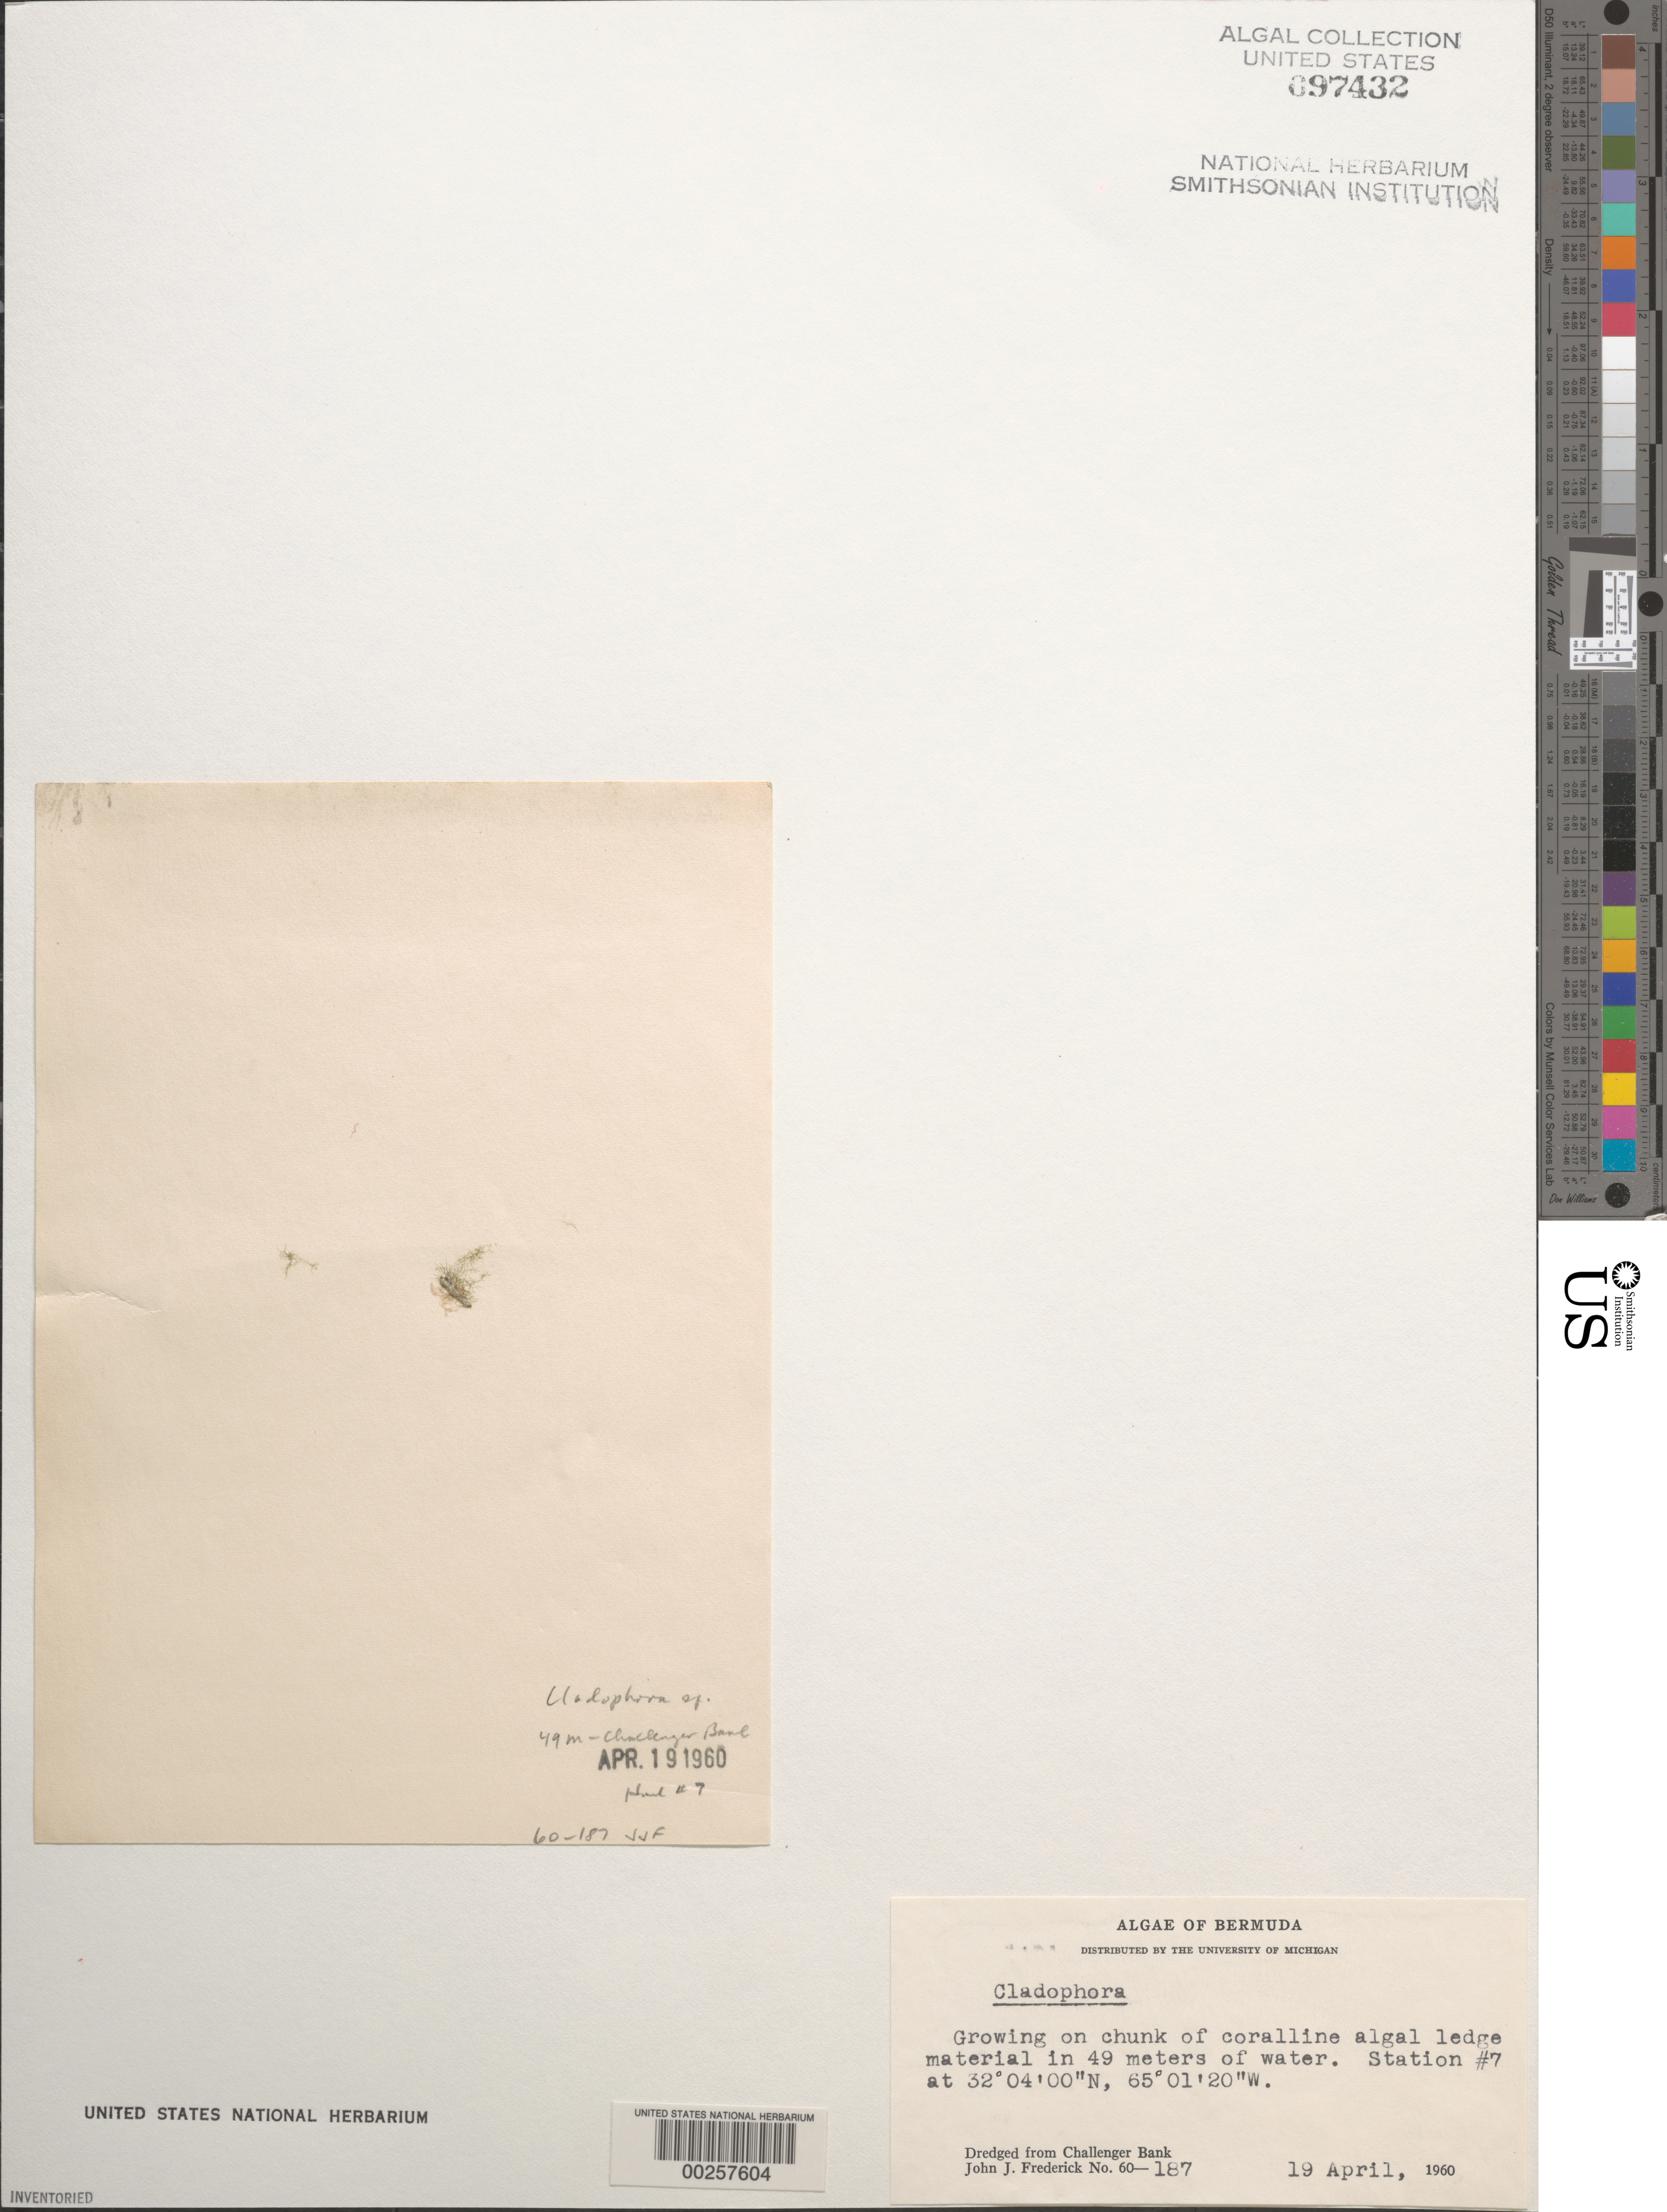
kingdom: Plantae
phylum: Chlorophyta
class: Ulvophyceae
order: Cladophorales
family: Cladophoraceae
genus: Cladophora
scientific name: Cladophora sp.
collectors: J. Frederick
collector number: JJF 60-187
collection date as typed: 19 Apr 1960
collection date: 1960-04-19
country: Bermuda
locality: Challenger Bank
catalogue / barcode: US 97432